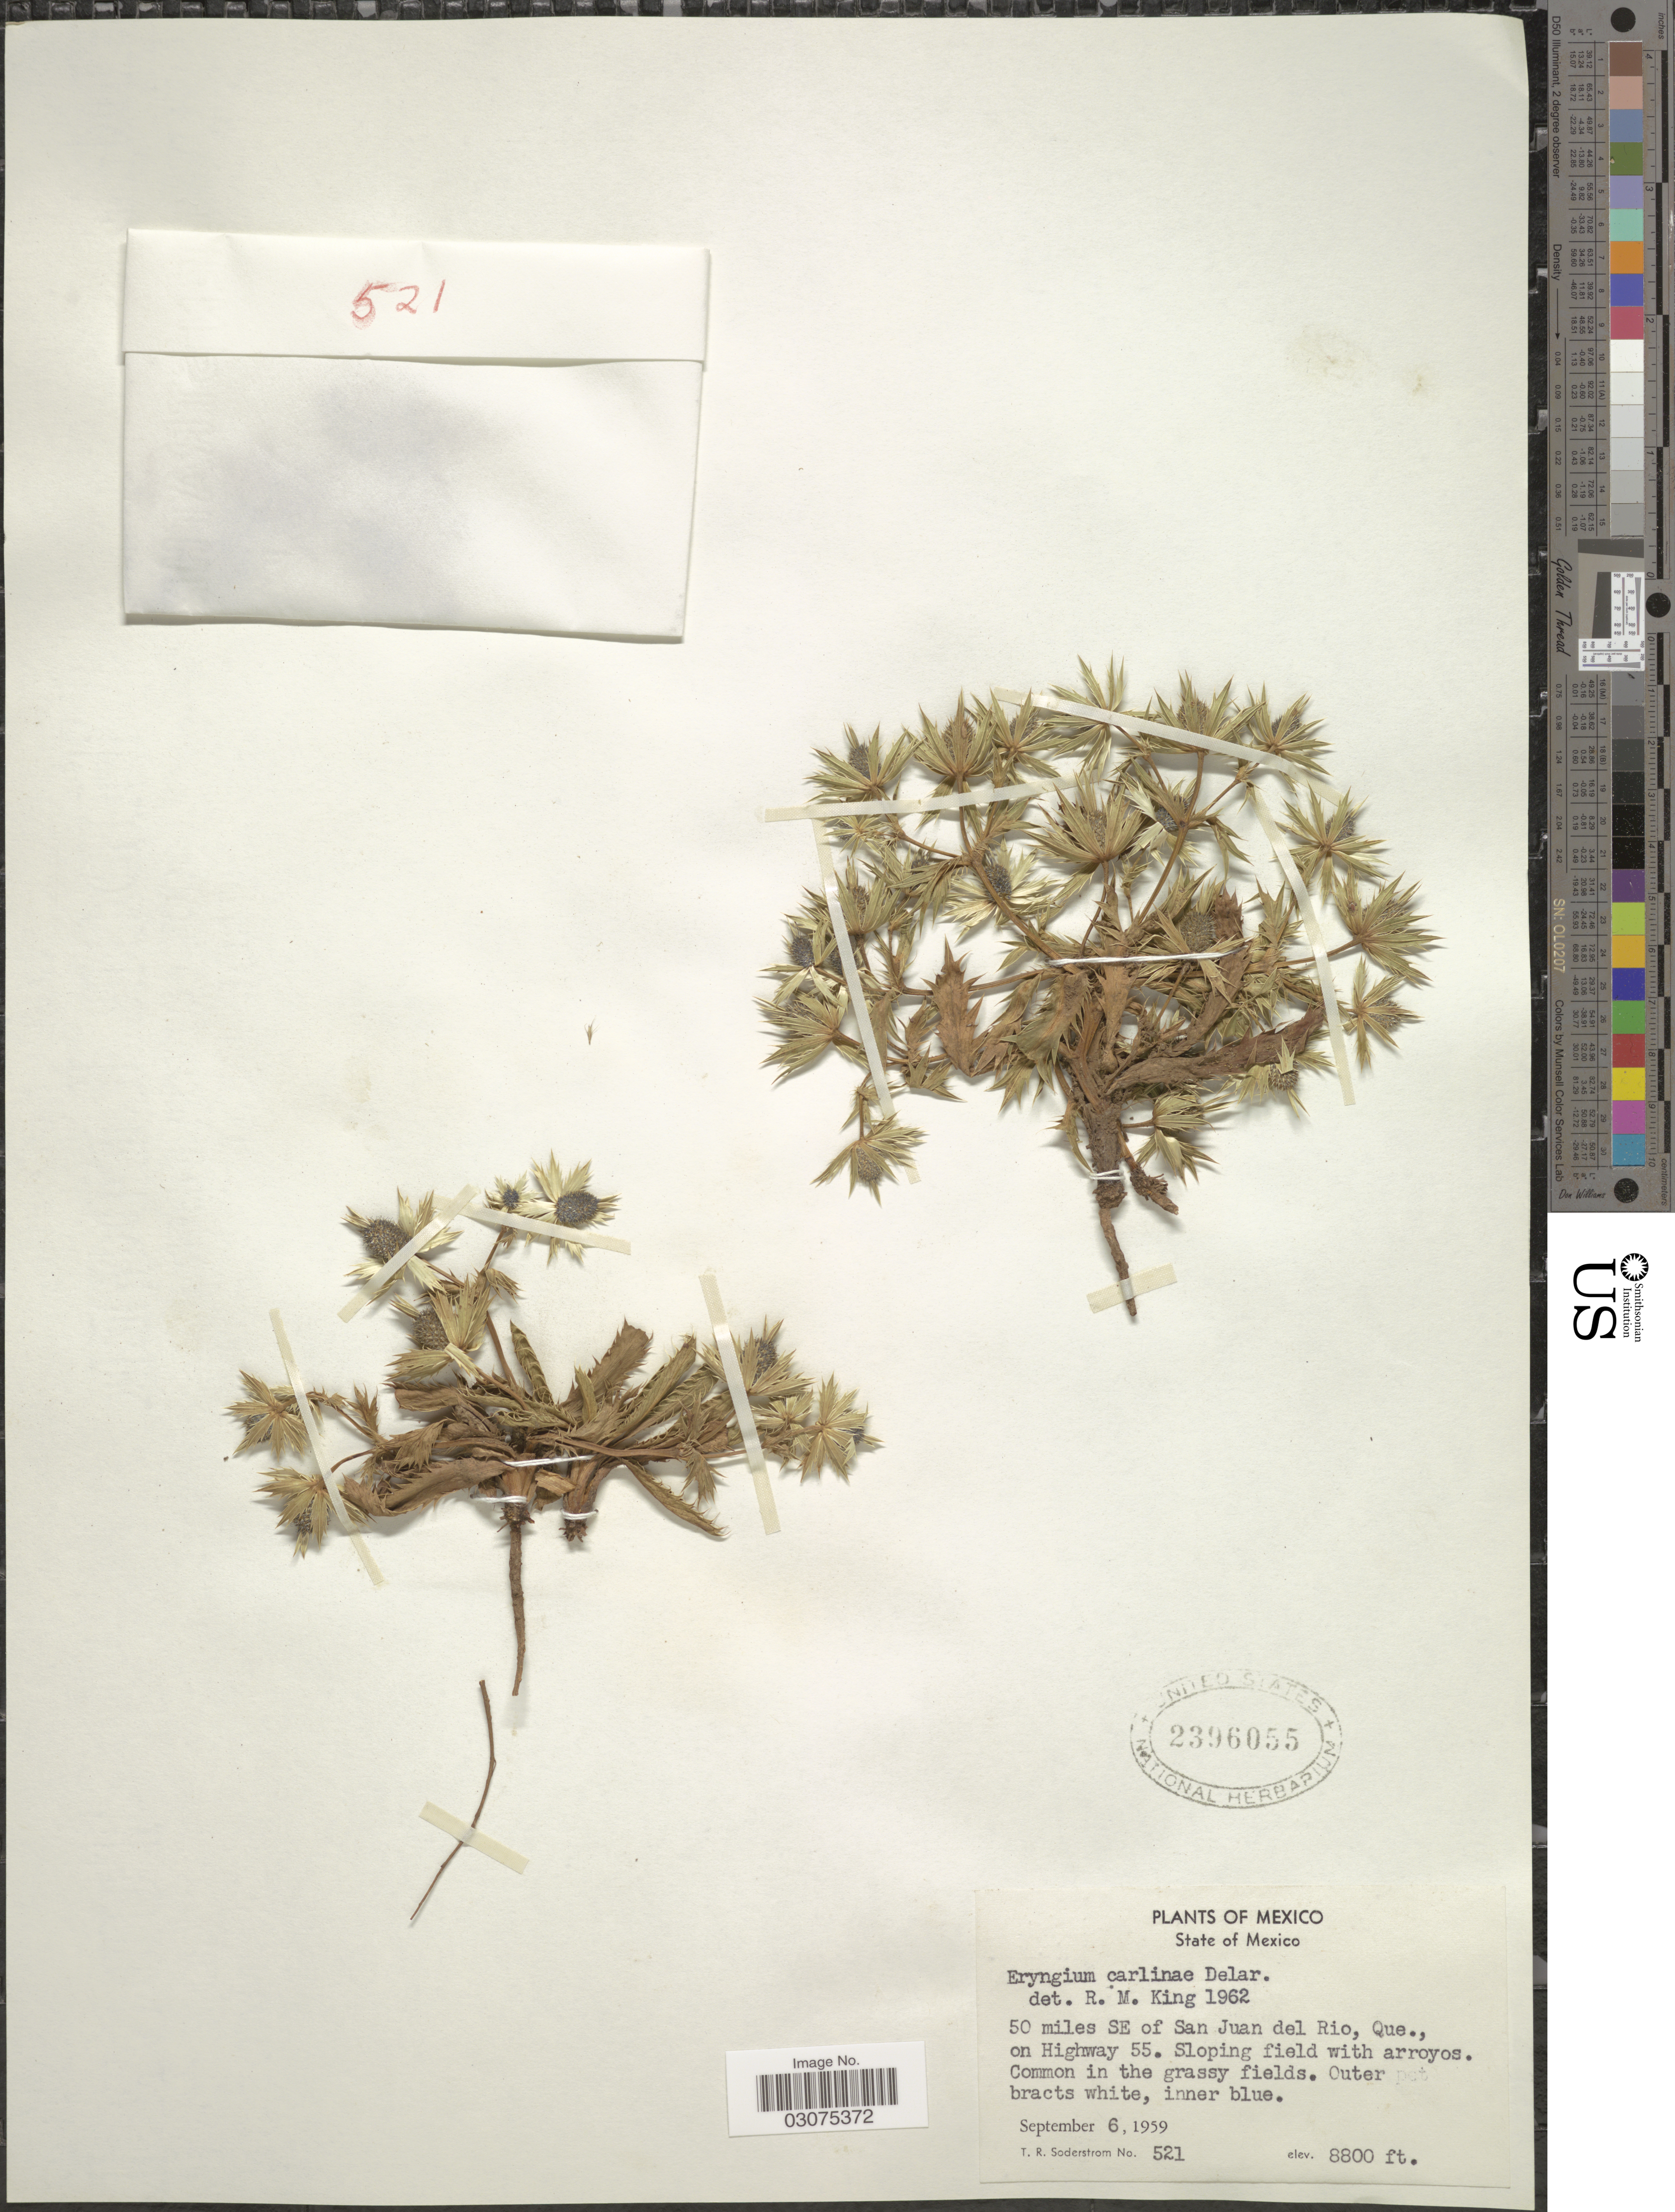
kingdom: Plantae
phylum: Tracheophyta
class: Magnoliopsida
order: Apiales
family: Apiaceae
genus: Eryngium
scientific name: Eryngium carlinae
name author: F. Delaroche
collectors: T. R. Soderstrom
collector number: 521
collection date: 1959-09-06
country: Mexico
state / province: México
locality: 50 miles SE of San Juan del Rio, Que., on Highway 55.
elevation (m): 2682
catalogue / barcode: US 2396055